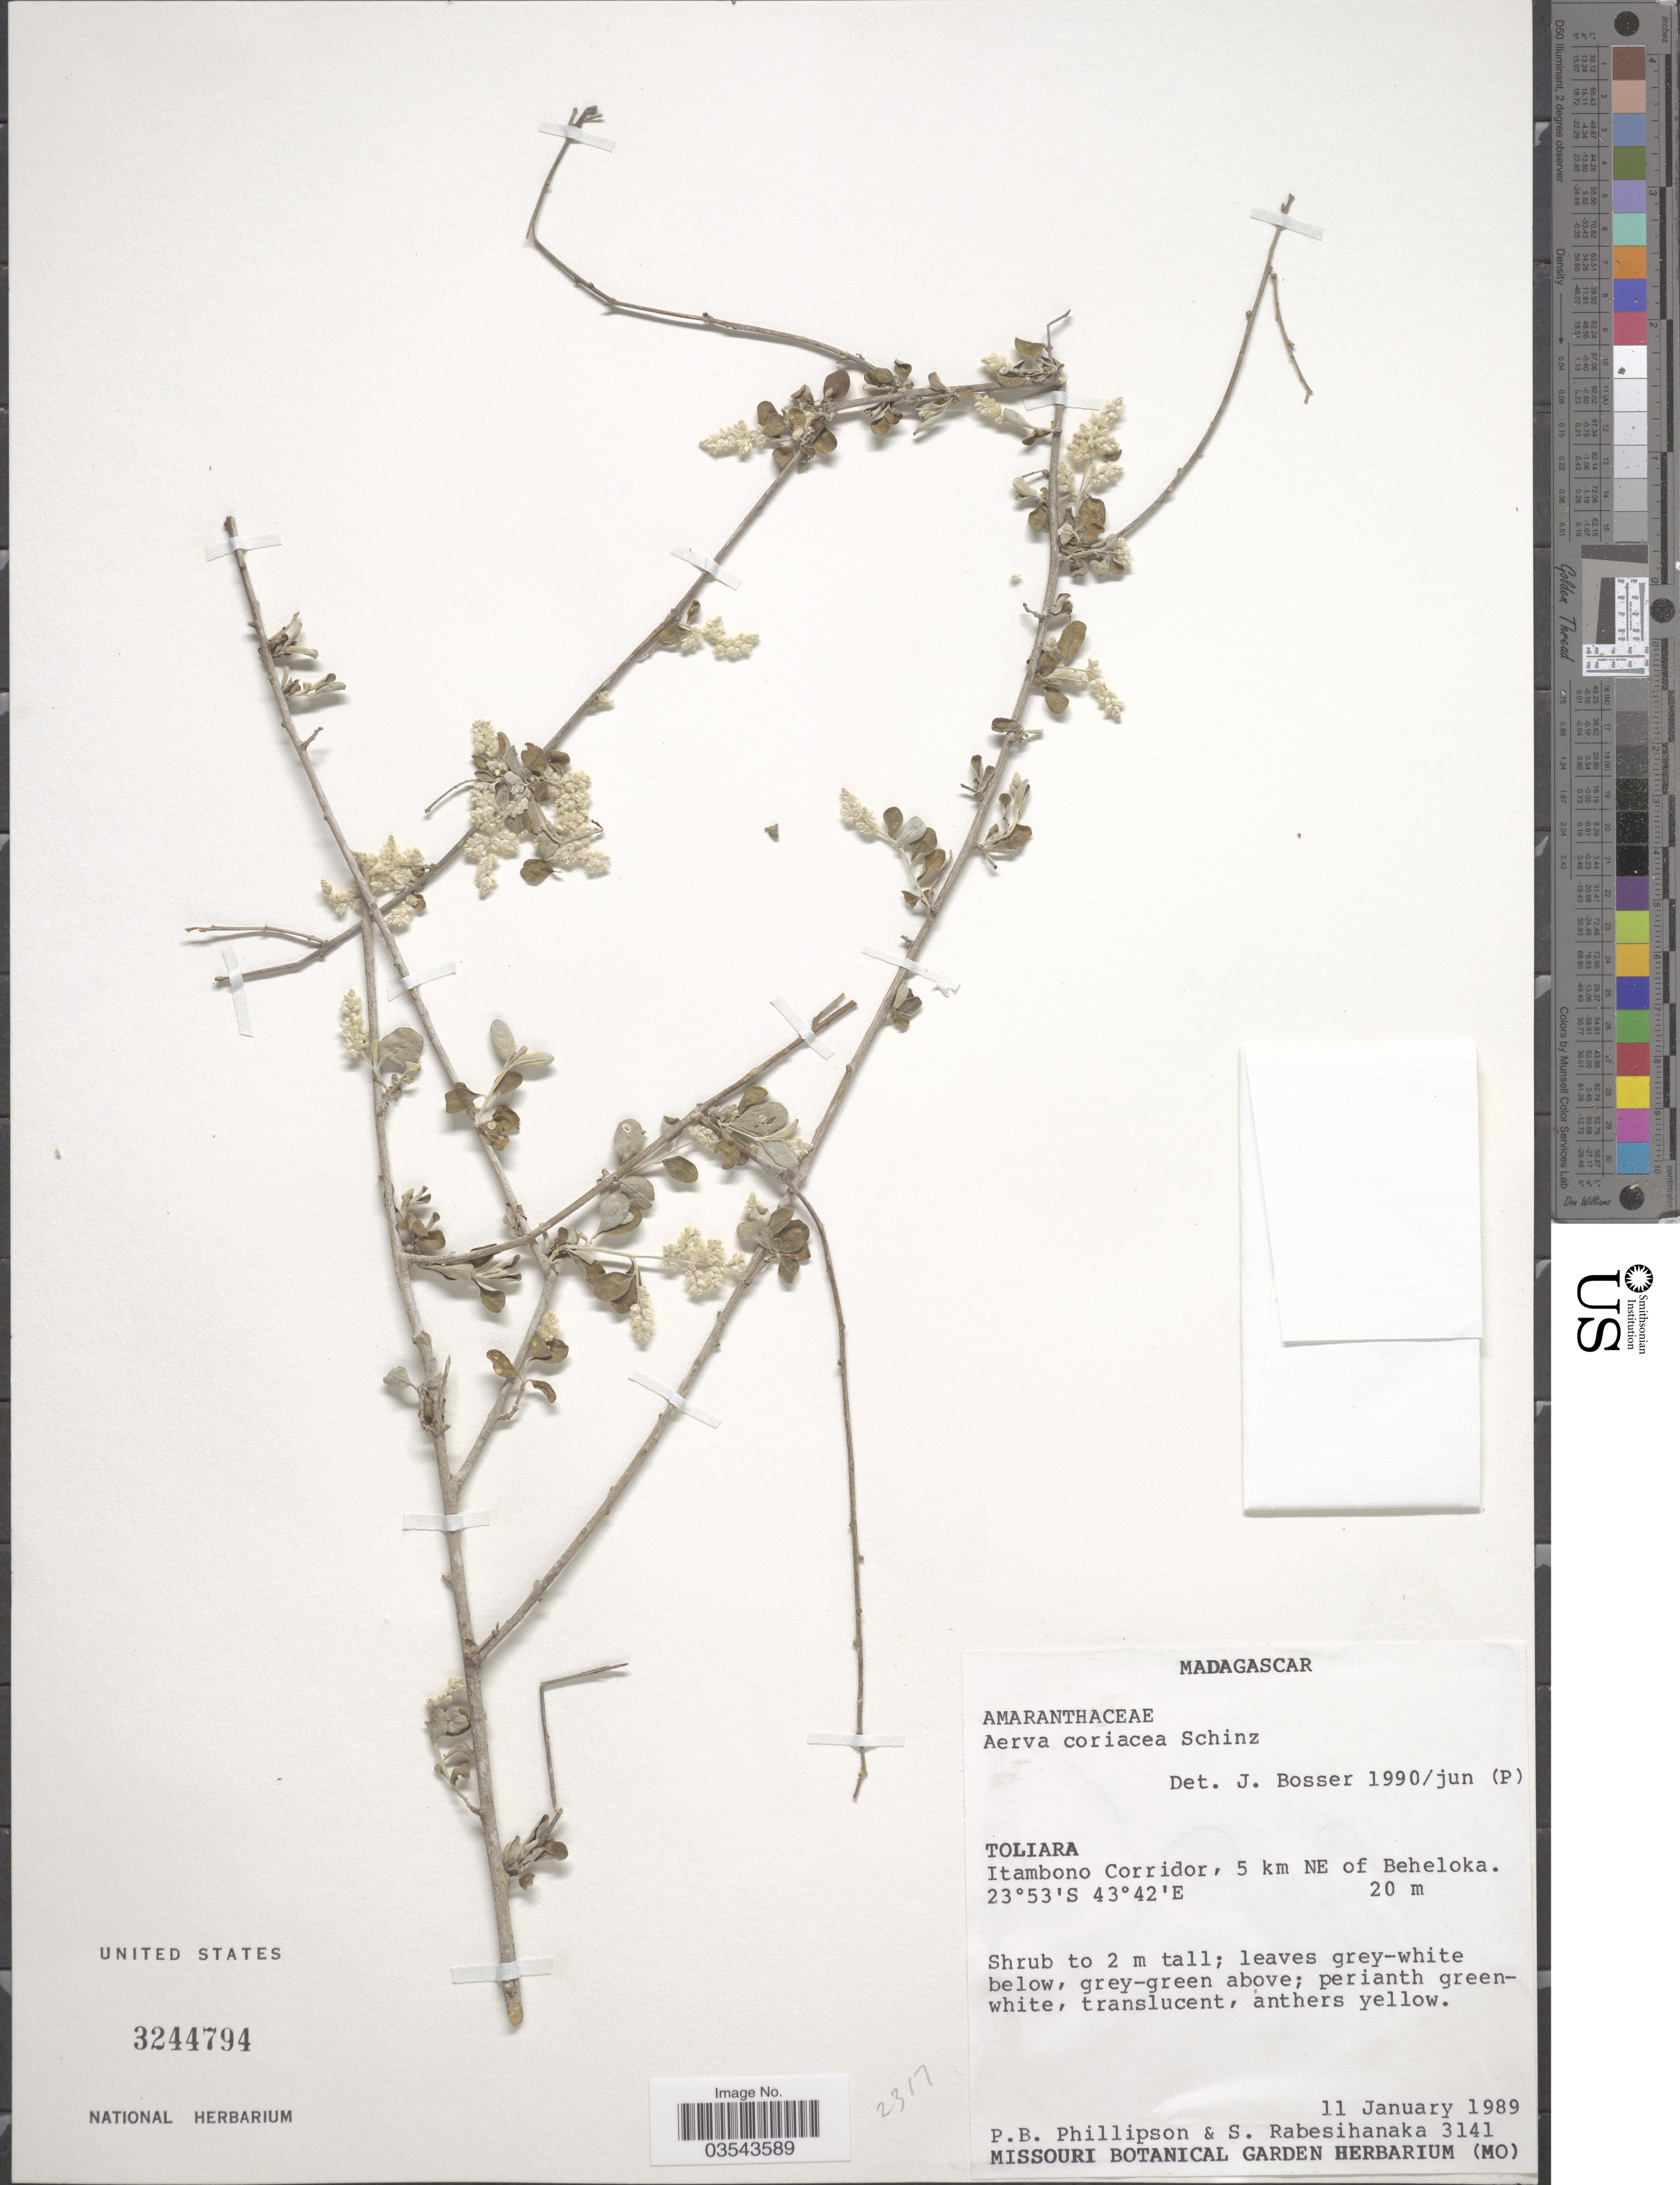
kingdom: Plantae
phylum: Tracheophyta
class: Magnoliopsida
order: Caryophyllales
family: Amaranthaceae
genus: Aerva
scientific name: Aerva coriacea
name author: Schinz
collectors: P. B. Phillipson & S. Rabesihanaka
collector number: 3141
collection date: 1989-01-11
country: Madagascar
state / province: Atsimo-Andrefana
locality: Itambono Corridor, 5 km NE of Beheloka.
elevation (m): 20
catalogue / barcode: US 3244794